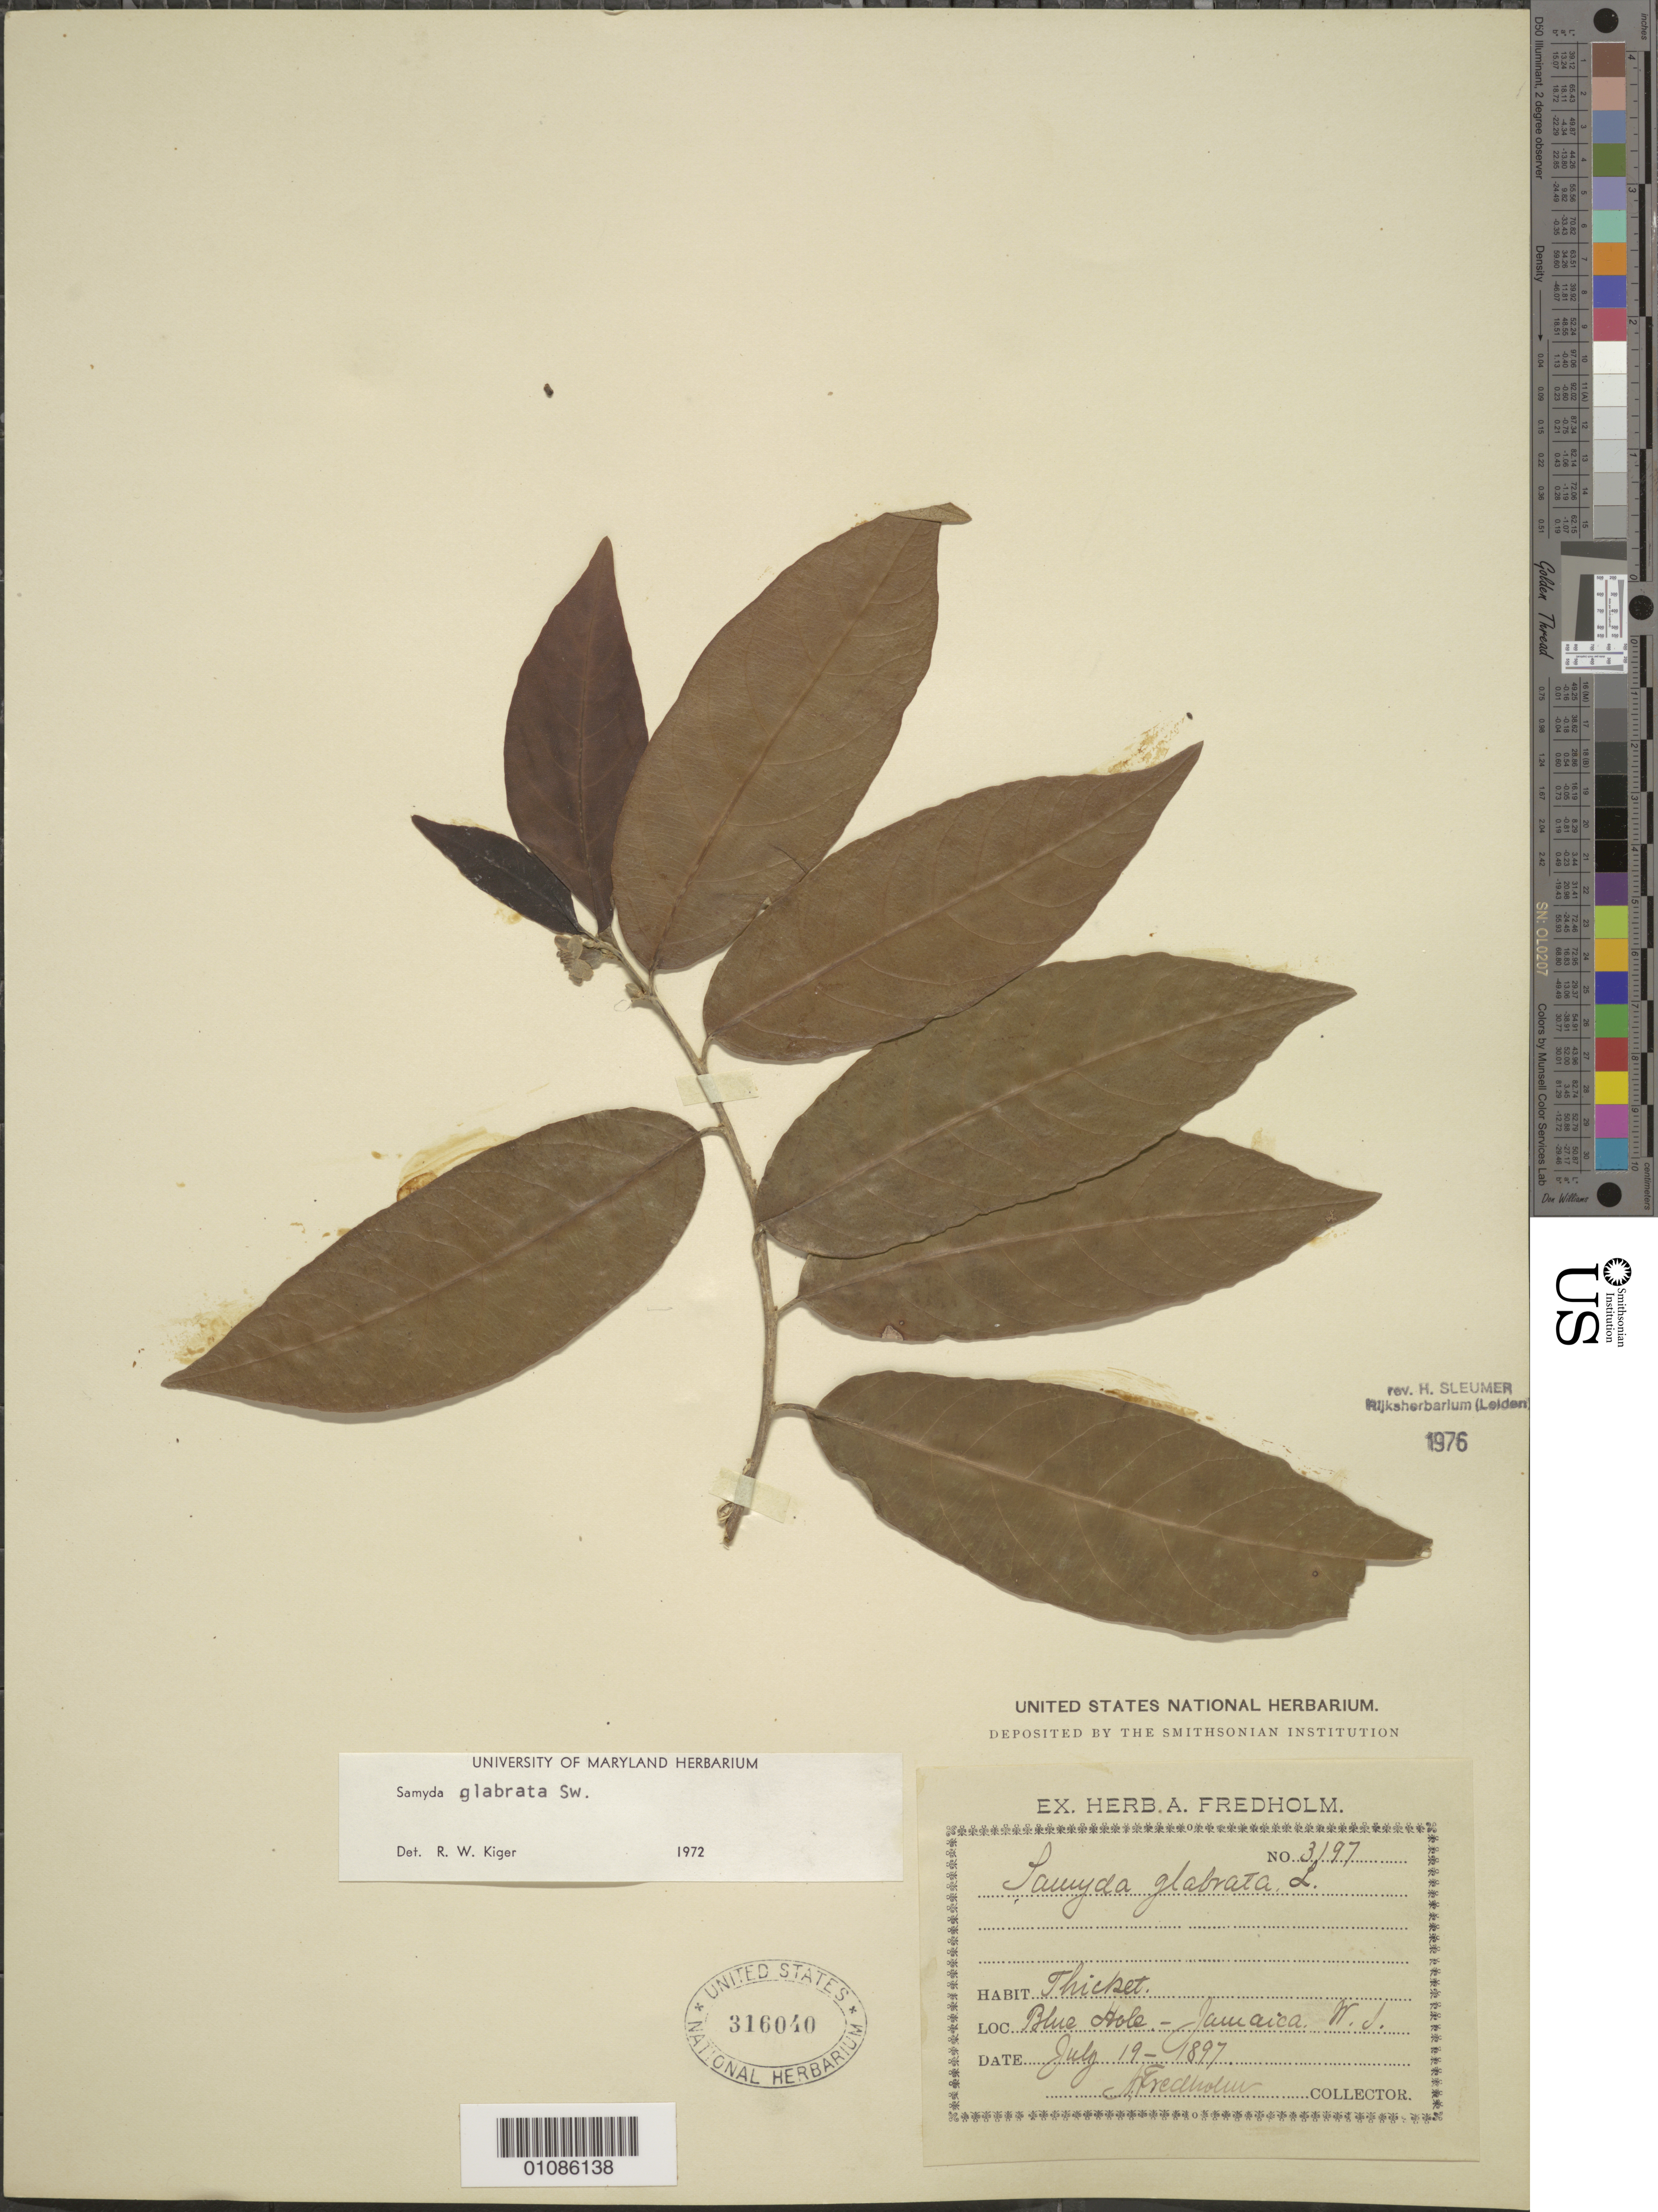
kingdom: Plantae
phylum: Tracheophyta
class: Magnoliopsida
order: Malpighiales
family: Salicaceae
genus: Casearia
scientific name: Casearia kigeri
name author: T. Samar. & M.H. Alford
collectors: A. Fredholm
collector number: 3197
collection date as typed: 19 Jul 1897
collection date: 1897-07-19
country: Jamaica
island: Jamaica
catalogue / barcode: US 316040